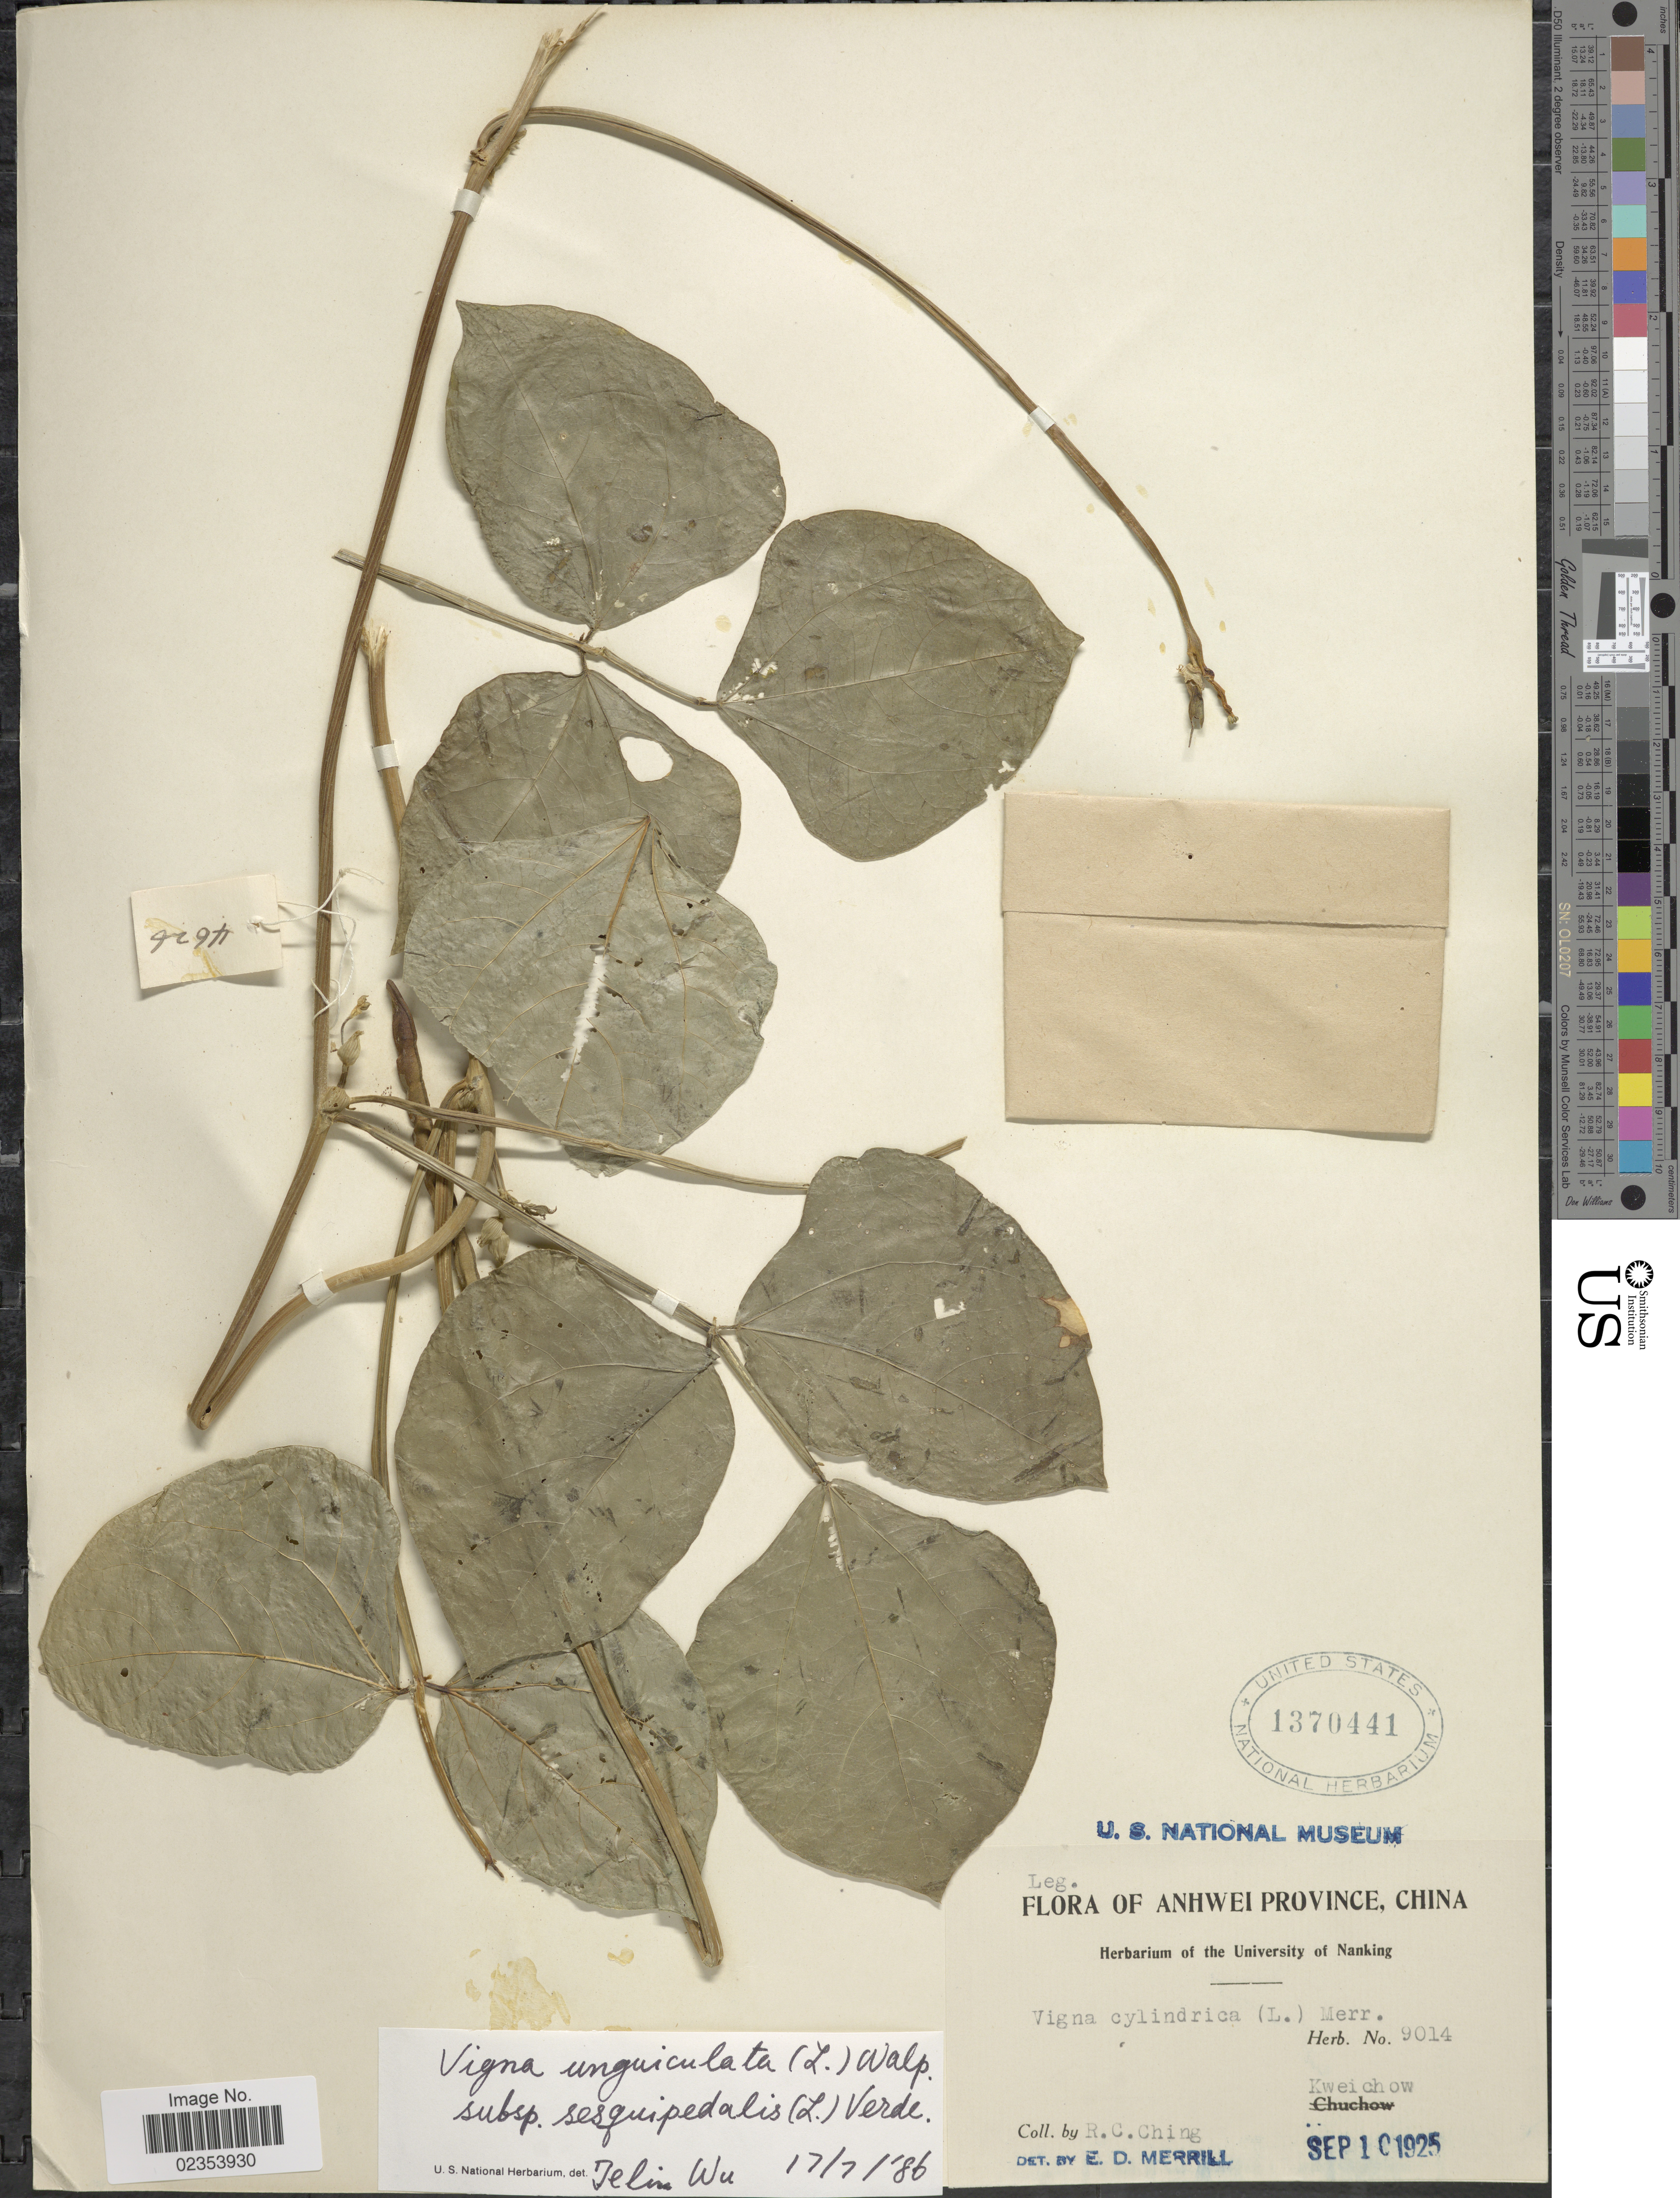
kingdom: Plantae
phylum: Tracheophyta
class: Magnoliopsida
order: Fabales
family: Fabaceae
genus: Vigna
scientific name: Vigna unguiculata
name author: (L.) Walp.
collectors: R. C. Ching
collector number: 9014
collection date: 1925-09-10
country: China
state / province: Anhui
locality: Anhwei Province, China. Kweichow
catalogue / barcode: US 1370441